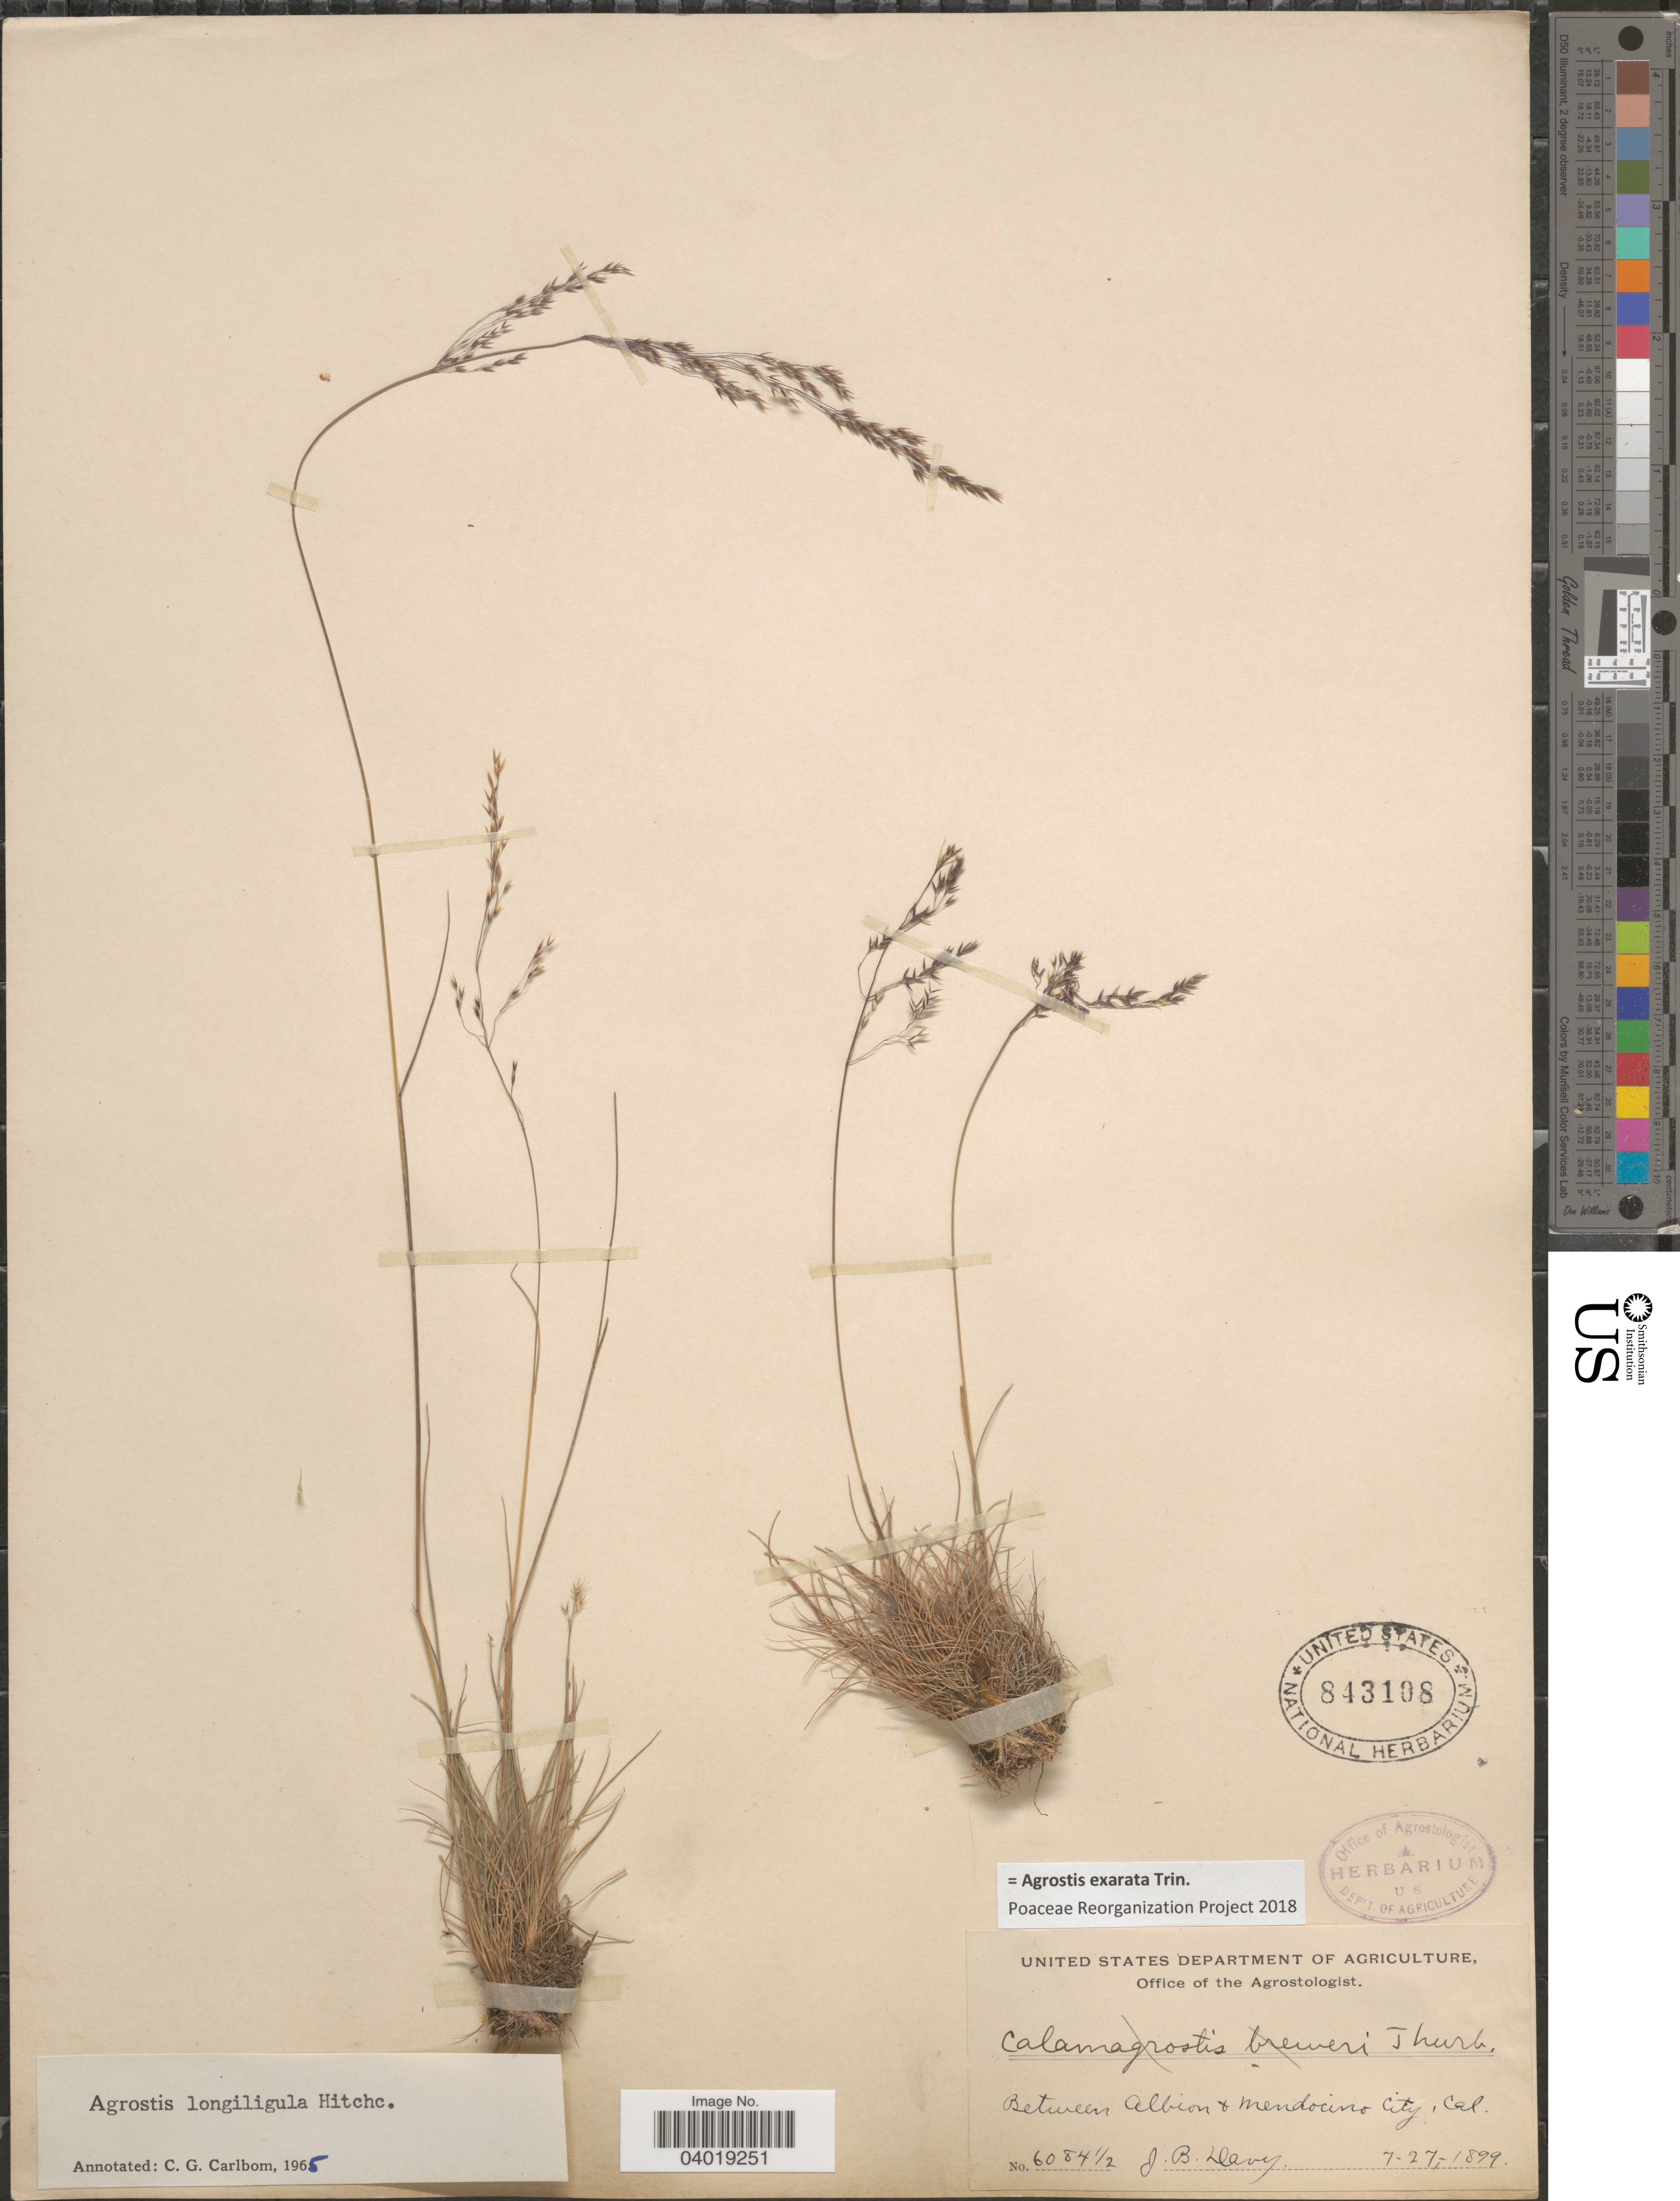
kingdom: Plantae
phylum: Tracheophyta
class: Liliopsida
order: Poales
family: Poaceae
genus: Agrostis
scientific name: Agrostis exarata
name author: Trin.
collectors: J. Burtt Davy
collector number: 6084½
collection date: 1899-07-27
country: United States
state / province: California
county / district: Mendocino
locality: Between Albion & Mendocino City.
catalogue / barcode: US 843108